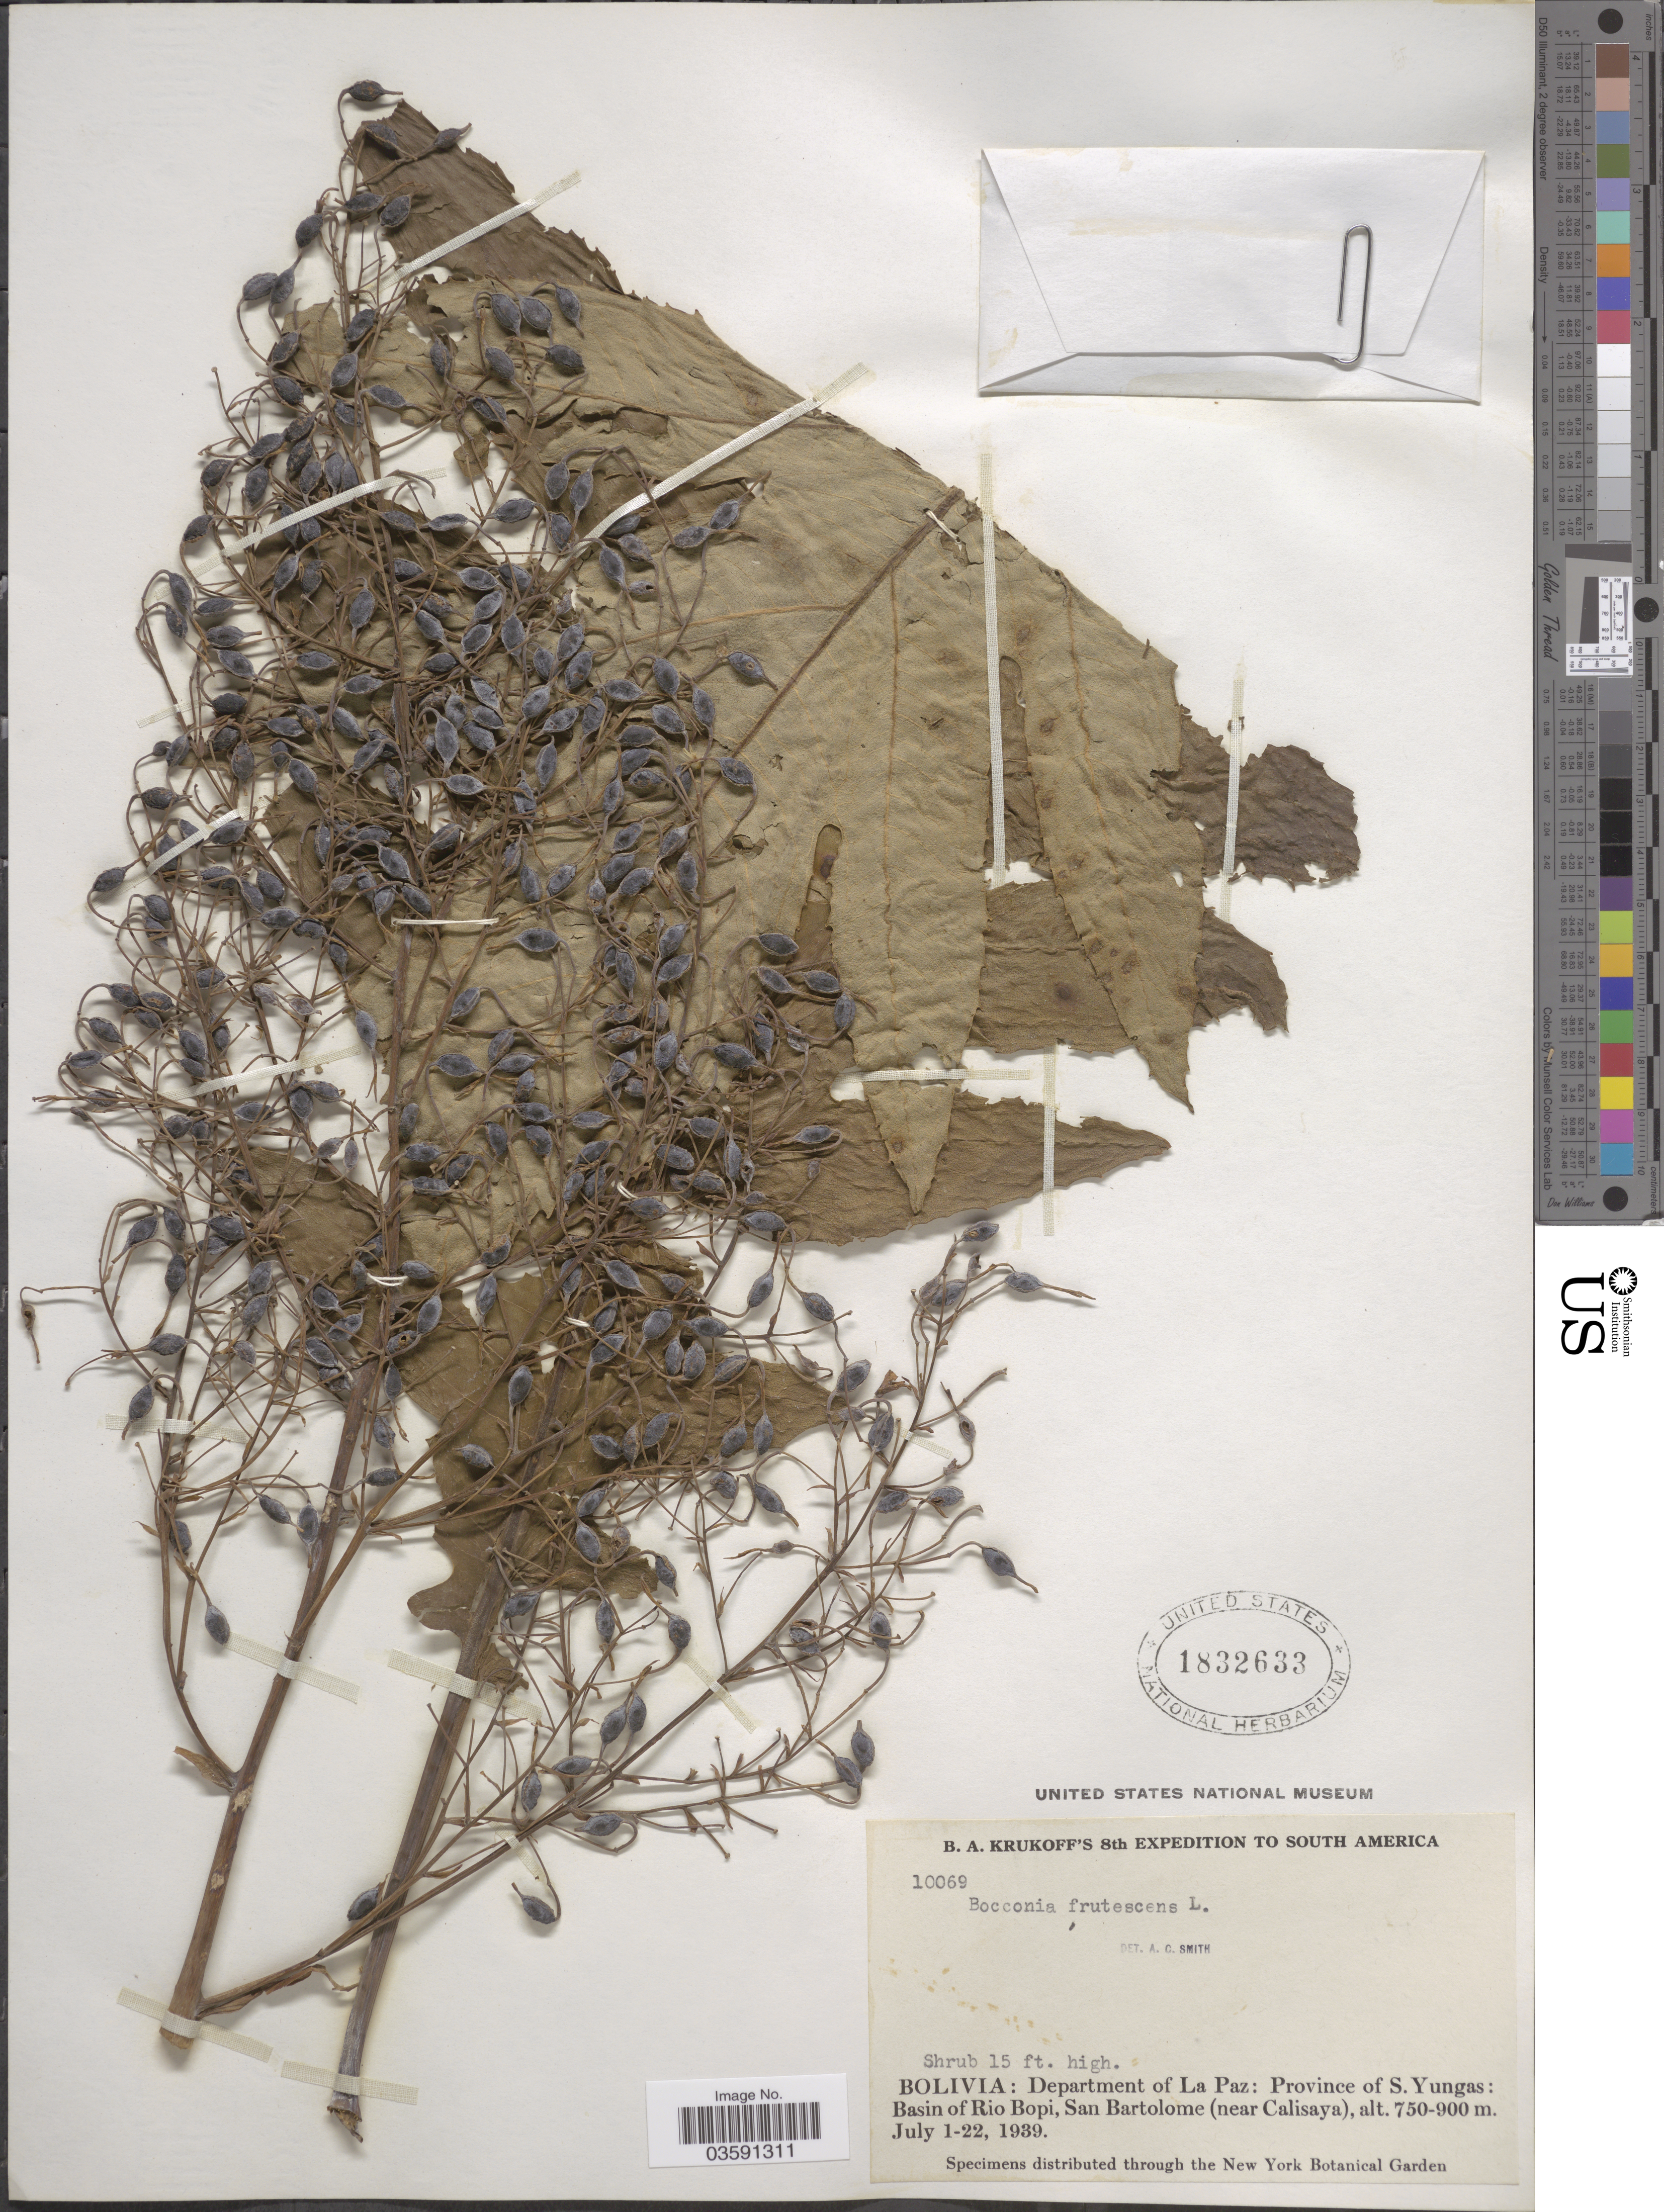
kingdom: Plantae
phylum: Tracheophyta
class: Magnoliopsida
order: Ranunculales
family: Papaveraceae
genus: Bocconia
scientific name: Bocconia integrifolia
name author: Bonpl.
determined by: Strong, Mark T., (BOT), Smithsonian Institution - National Museum of Natural History (UNITED STATES)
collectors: B. A. Krukoff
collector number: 10069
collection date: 1939-07-01/1939-07-22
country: Bolivia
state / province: La Paz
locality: Department of La Paz: Province of S. Yungas: Basin of Rio Bopi, San Bartolome (near Calisaya).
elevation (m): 750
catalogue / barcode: US 1832633